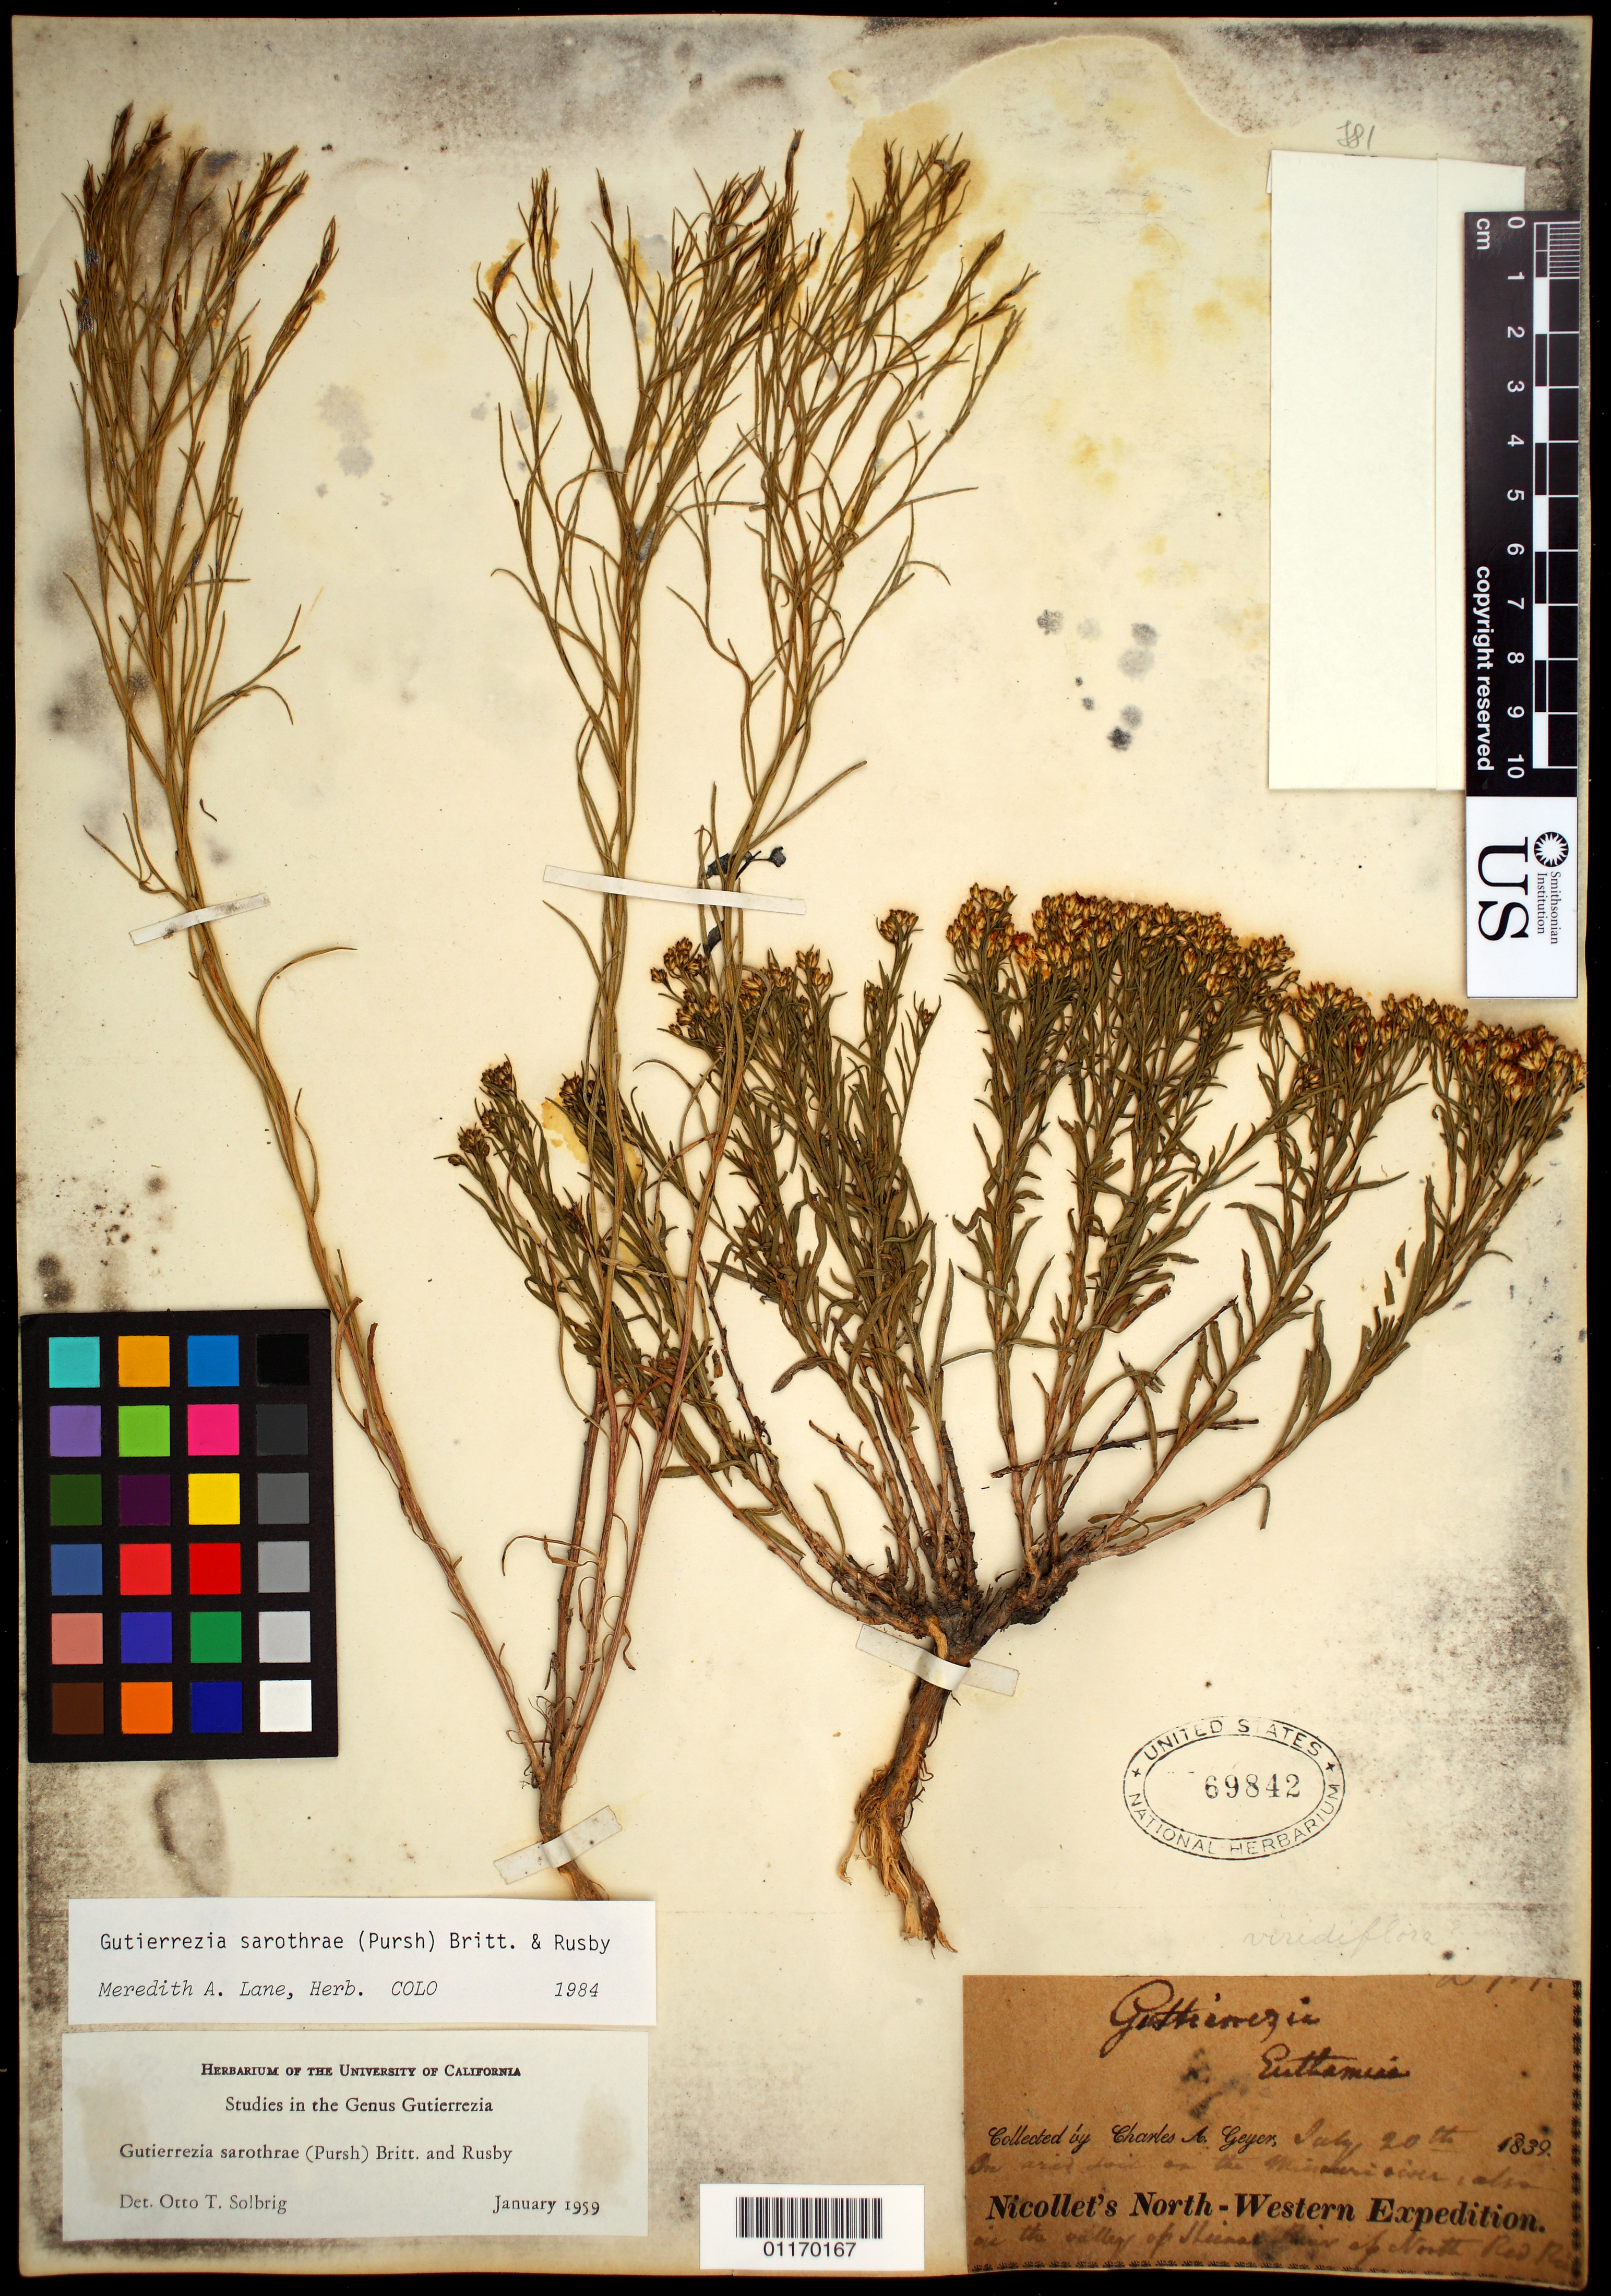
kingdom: Plantae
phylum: Tracheophyta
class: Magnoliopsida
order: Asterales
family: Asteraceae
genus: Gutierrezia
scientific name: Gutierrezia sarothrae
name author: (Pursh) Britton & Rusby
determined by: Lane, M. A.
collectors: C. A. Geyer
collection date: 1839-07-20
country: United States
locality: North Red River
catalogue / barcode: US 69842